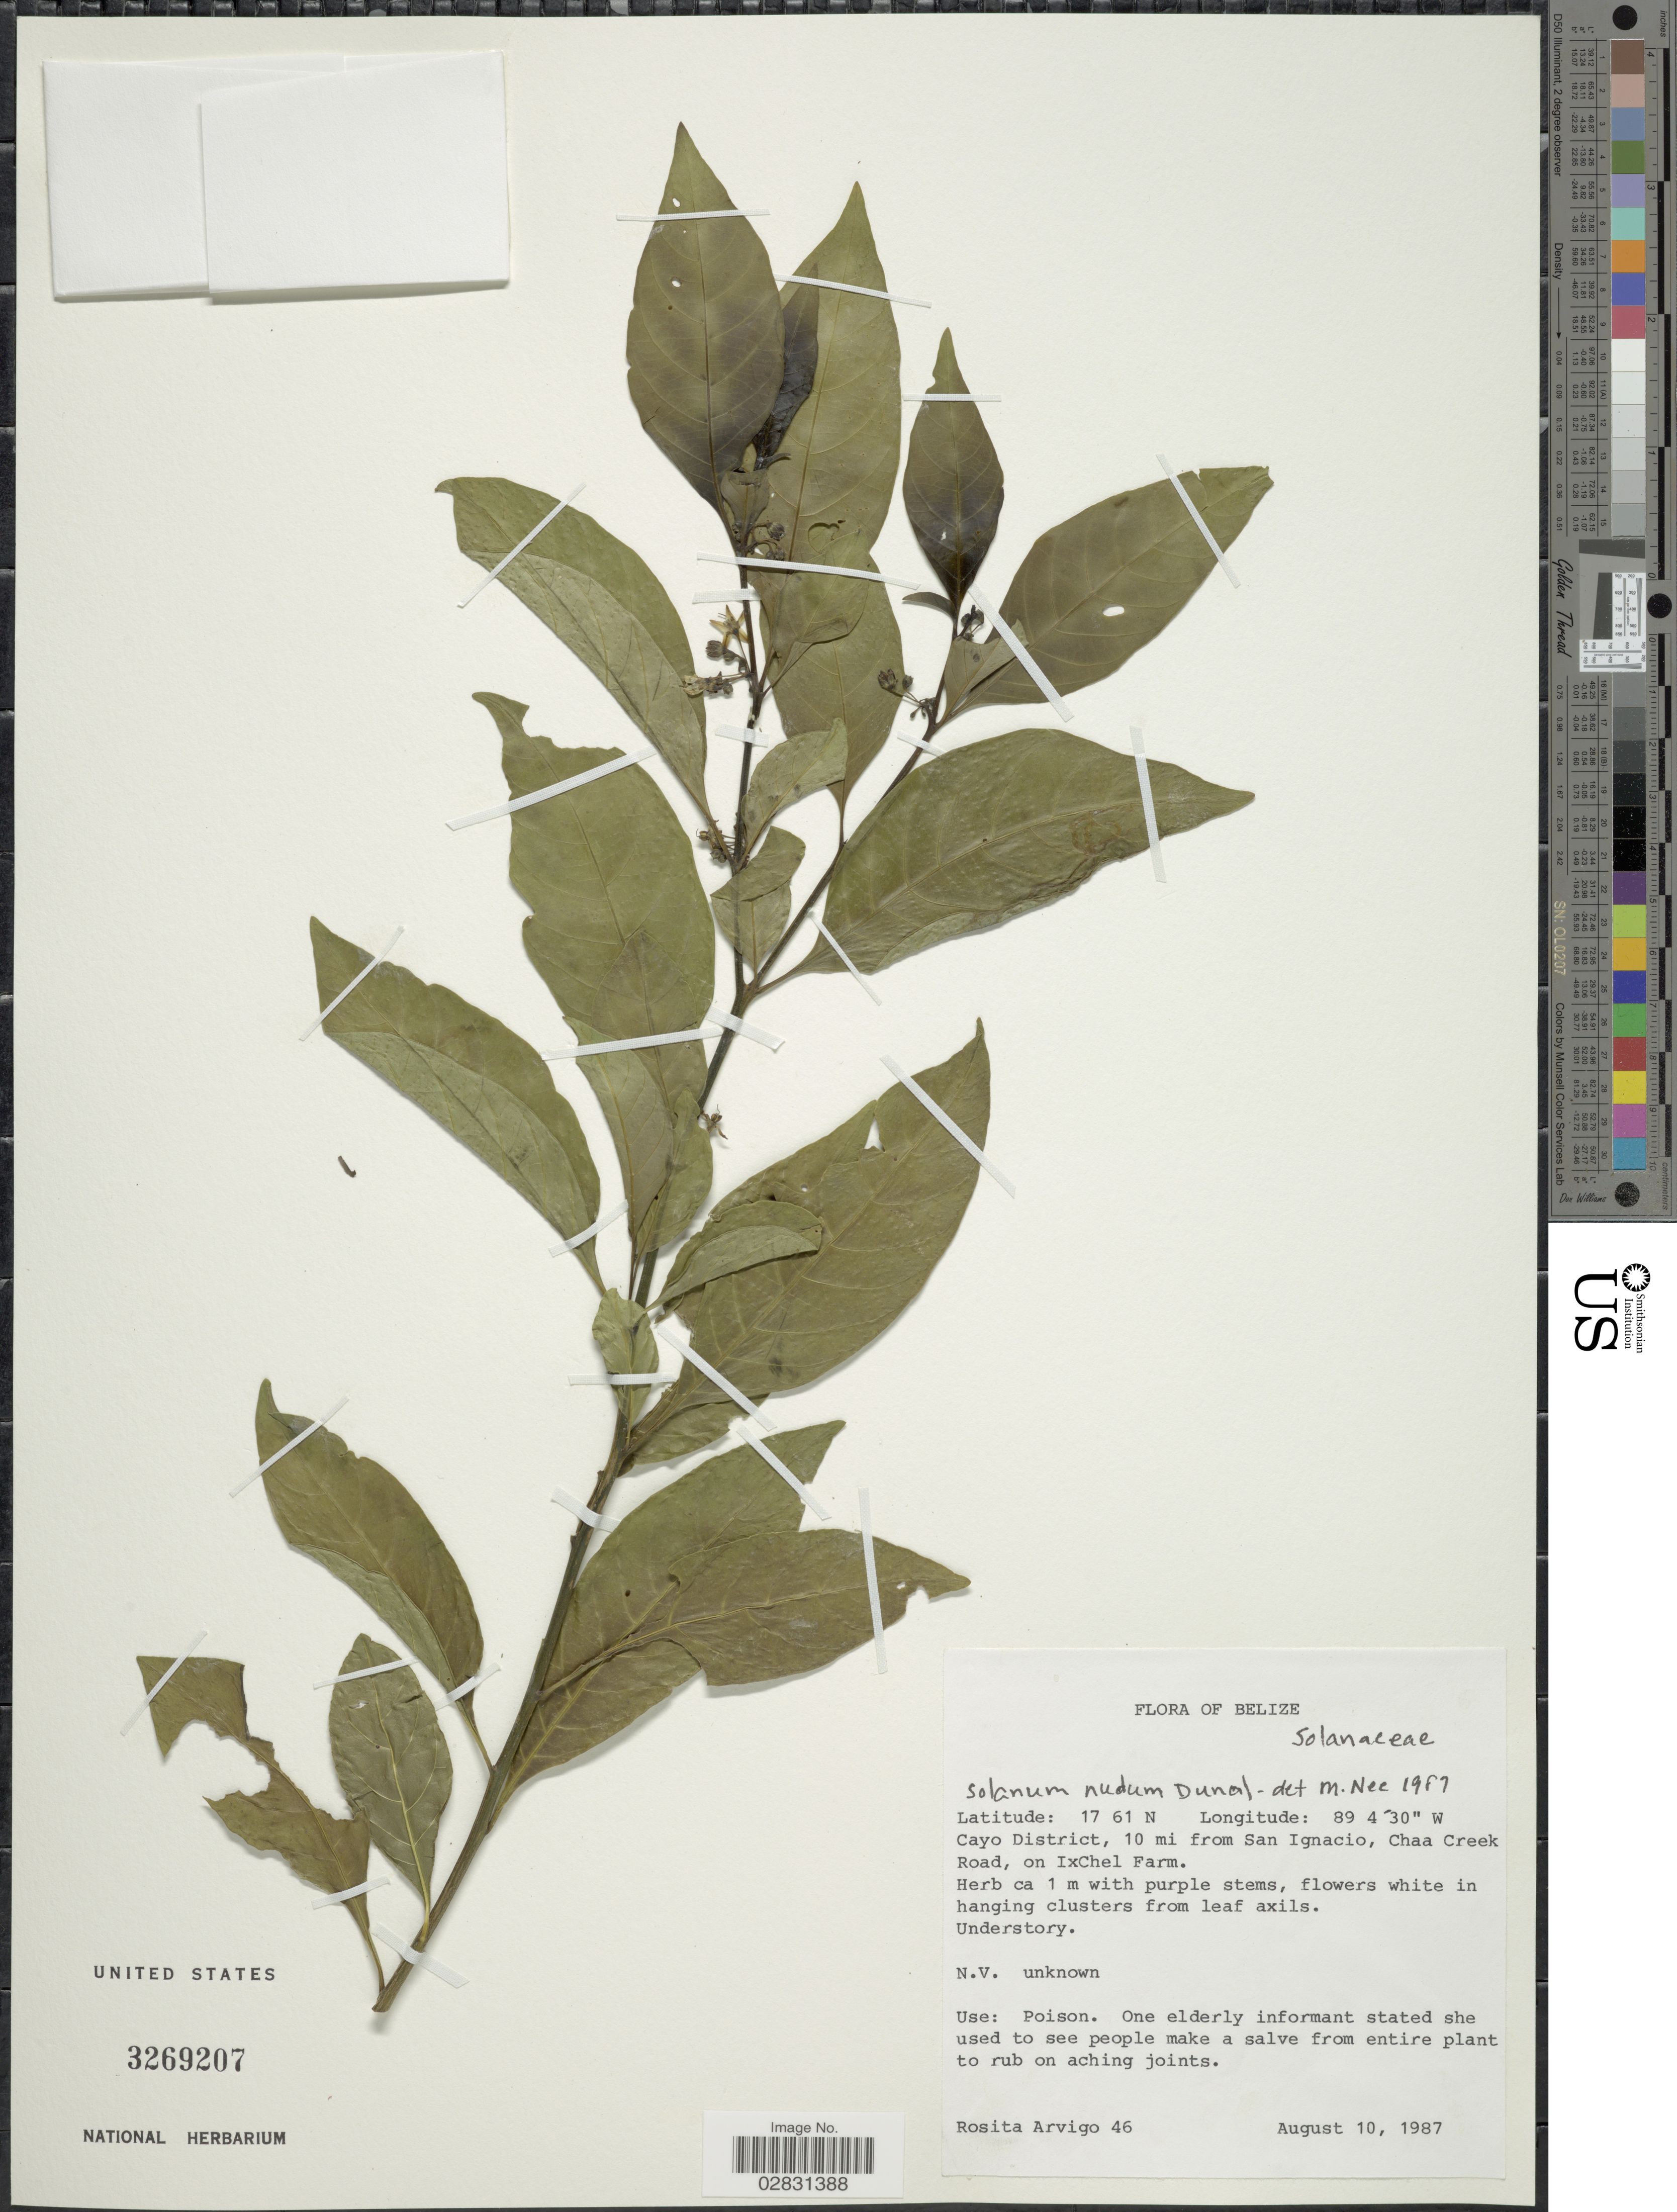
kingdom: Plantae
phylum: Tracheophyta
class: Magnoliopsida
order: Solanales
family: Solanaceae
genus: Solanum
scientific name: Solanum nudum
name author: Dunal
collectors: R. Arvigo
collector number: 46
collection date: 1987-08-10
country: Belize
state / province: Cayo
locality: Cayo District, 10 mi from San Ignacio, Chaa Creek Road, on IxChel Farm.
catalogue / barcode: US 3269207